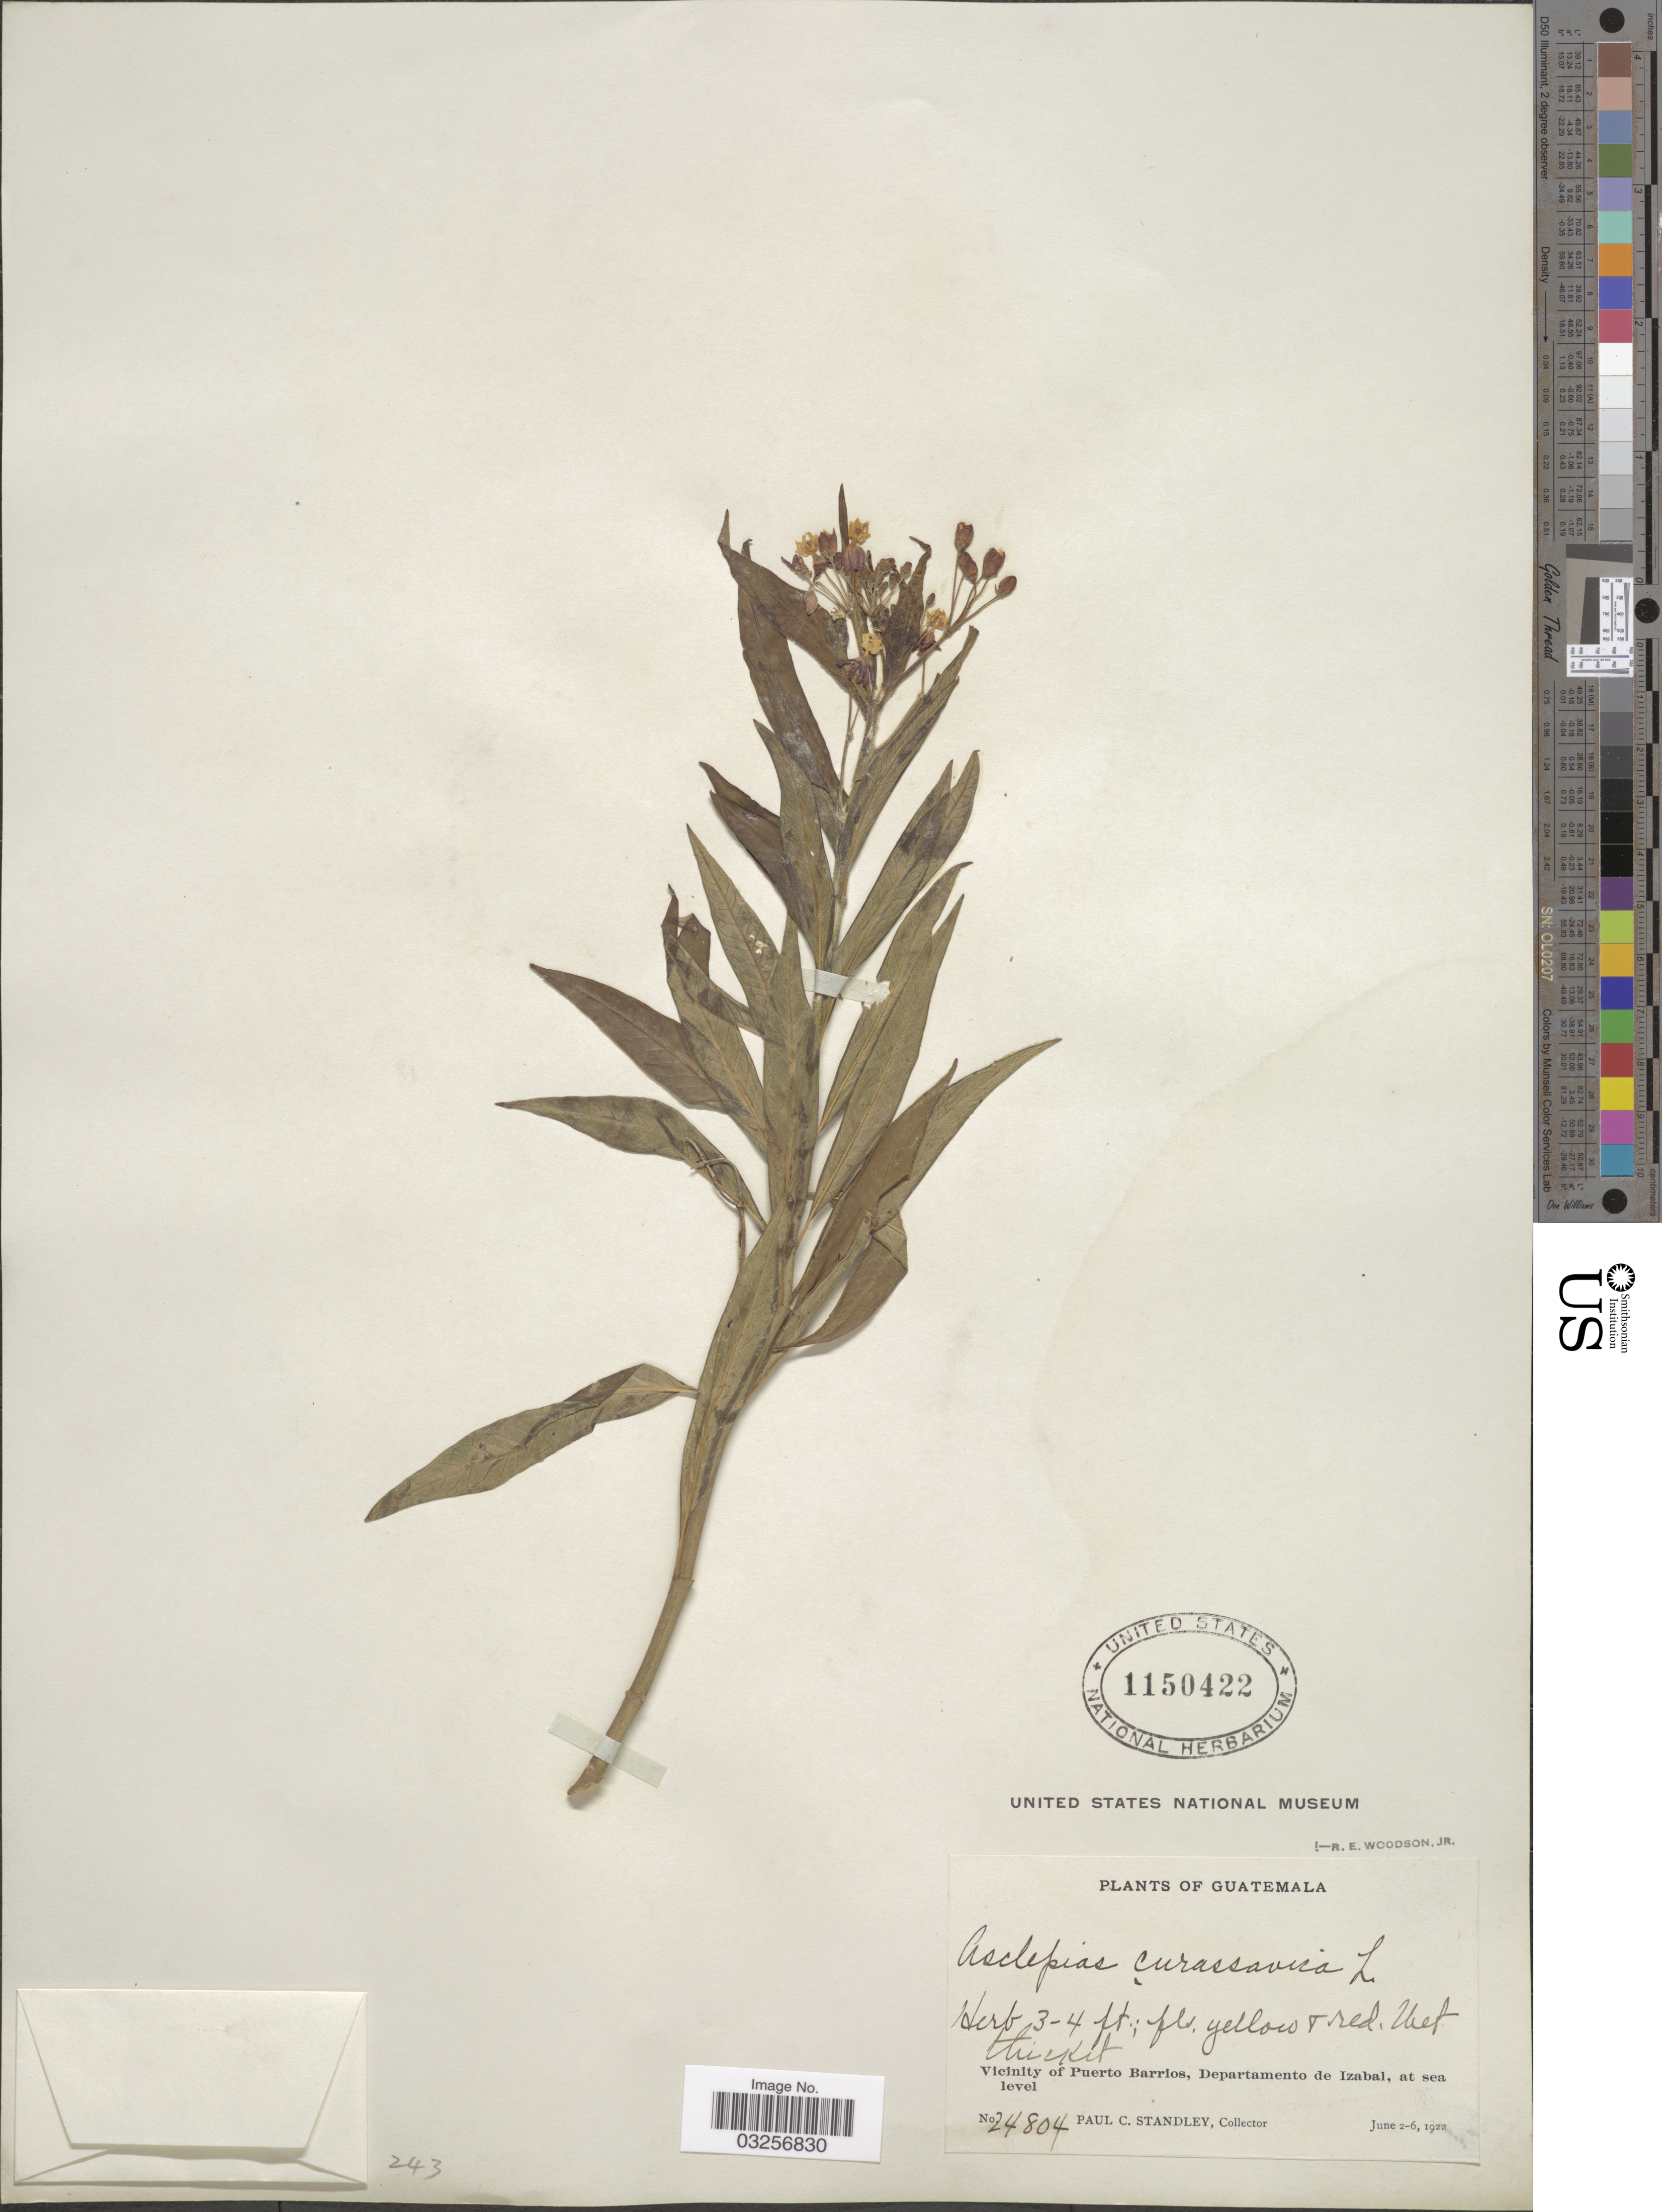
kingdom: Plantae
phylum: Tracheophyta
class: Magnoliopsida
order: Gentianales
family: Apocynaceae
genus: Asclepias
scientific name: Asclepias curassavica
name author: L.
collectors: P. C. Standley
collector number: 24804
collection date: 1922-06-02/1922-06-06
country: Guatemala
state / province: Izabal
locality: Vicinity of Puerto Barrios, Departamento de Izabal.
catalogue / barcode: US 1150422